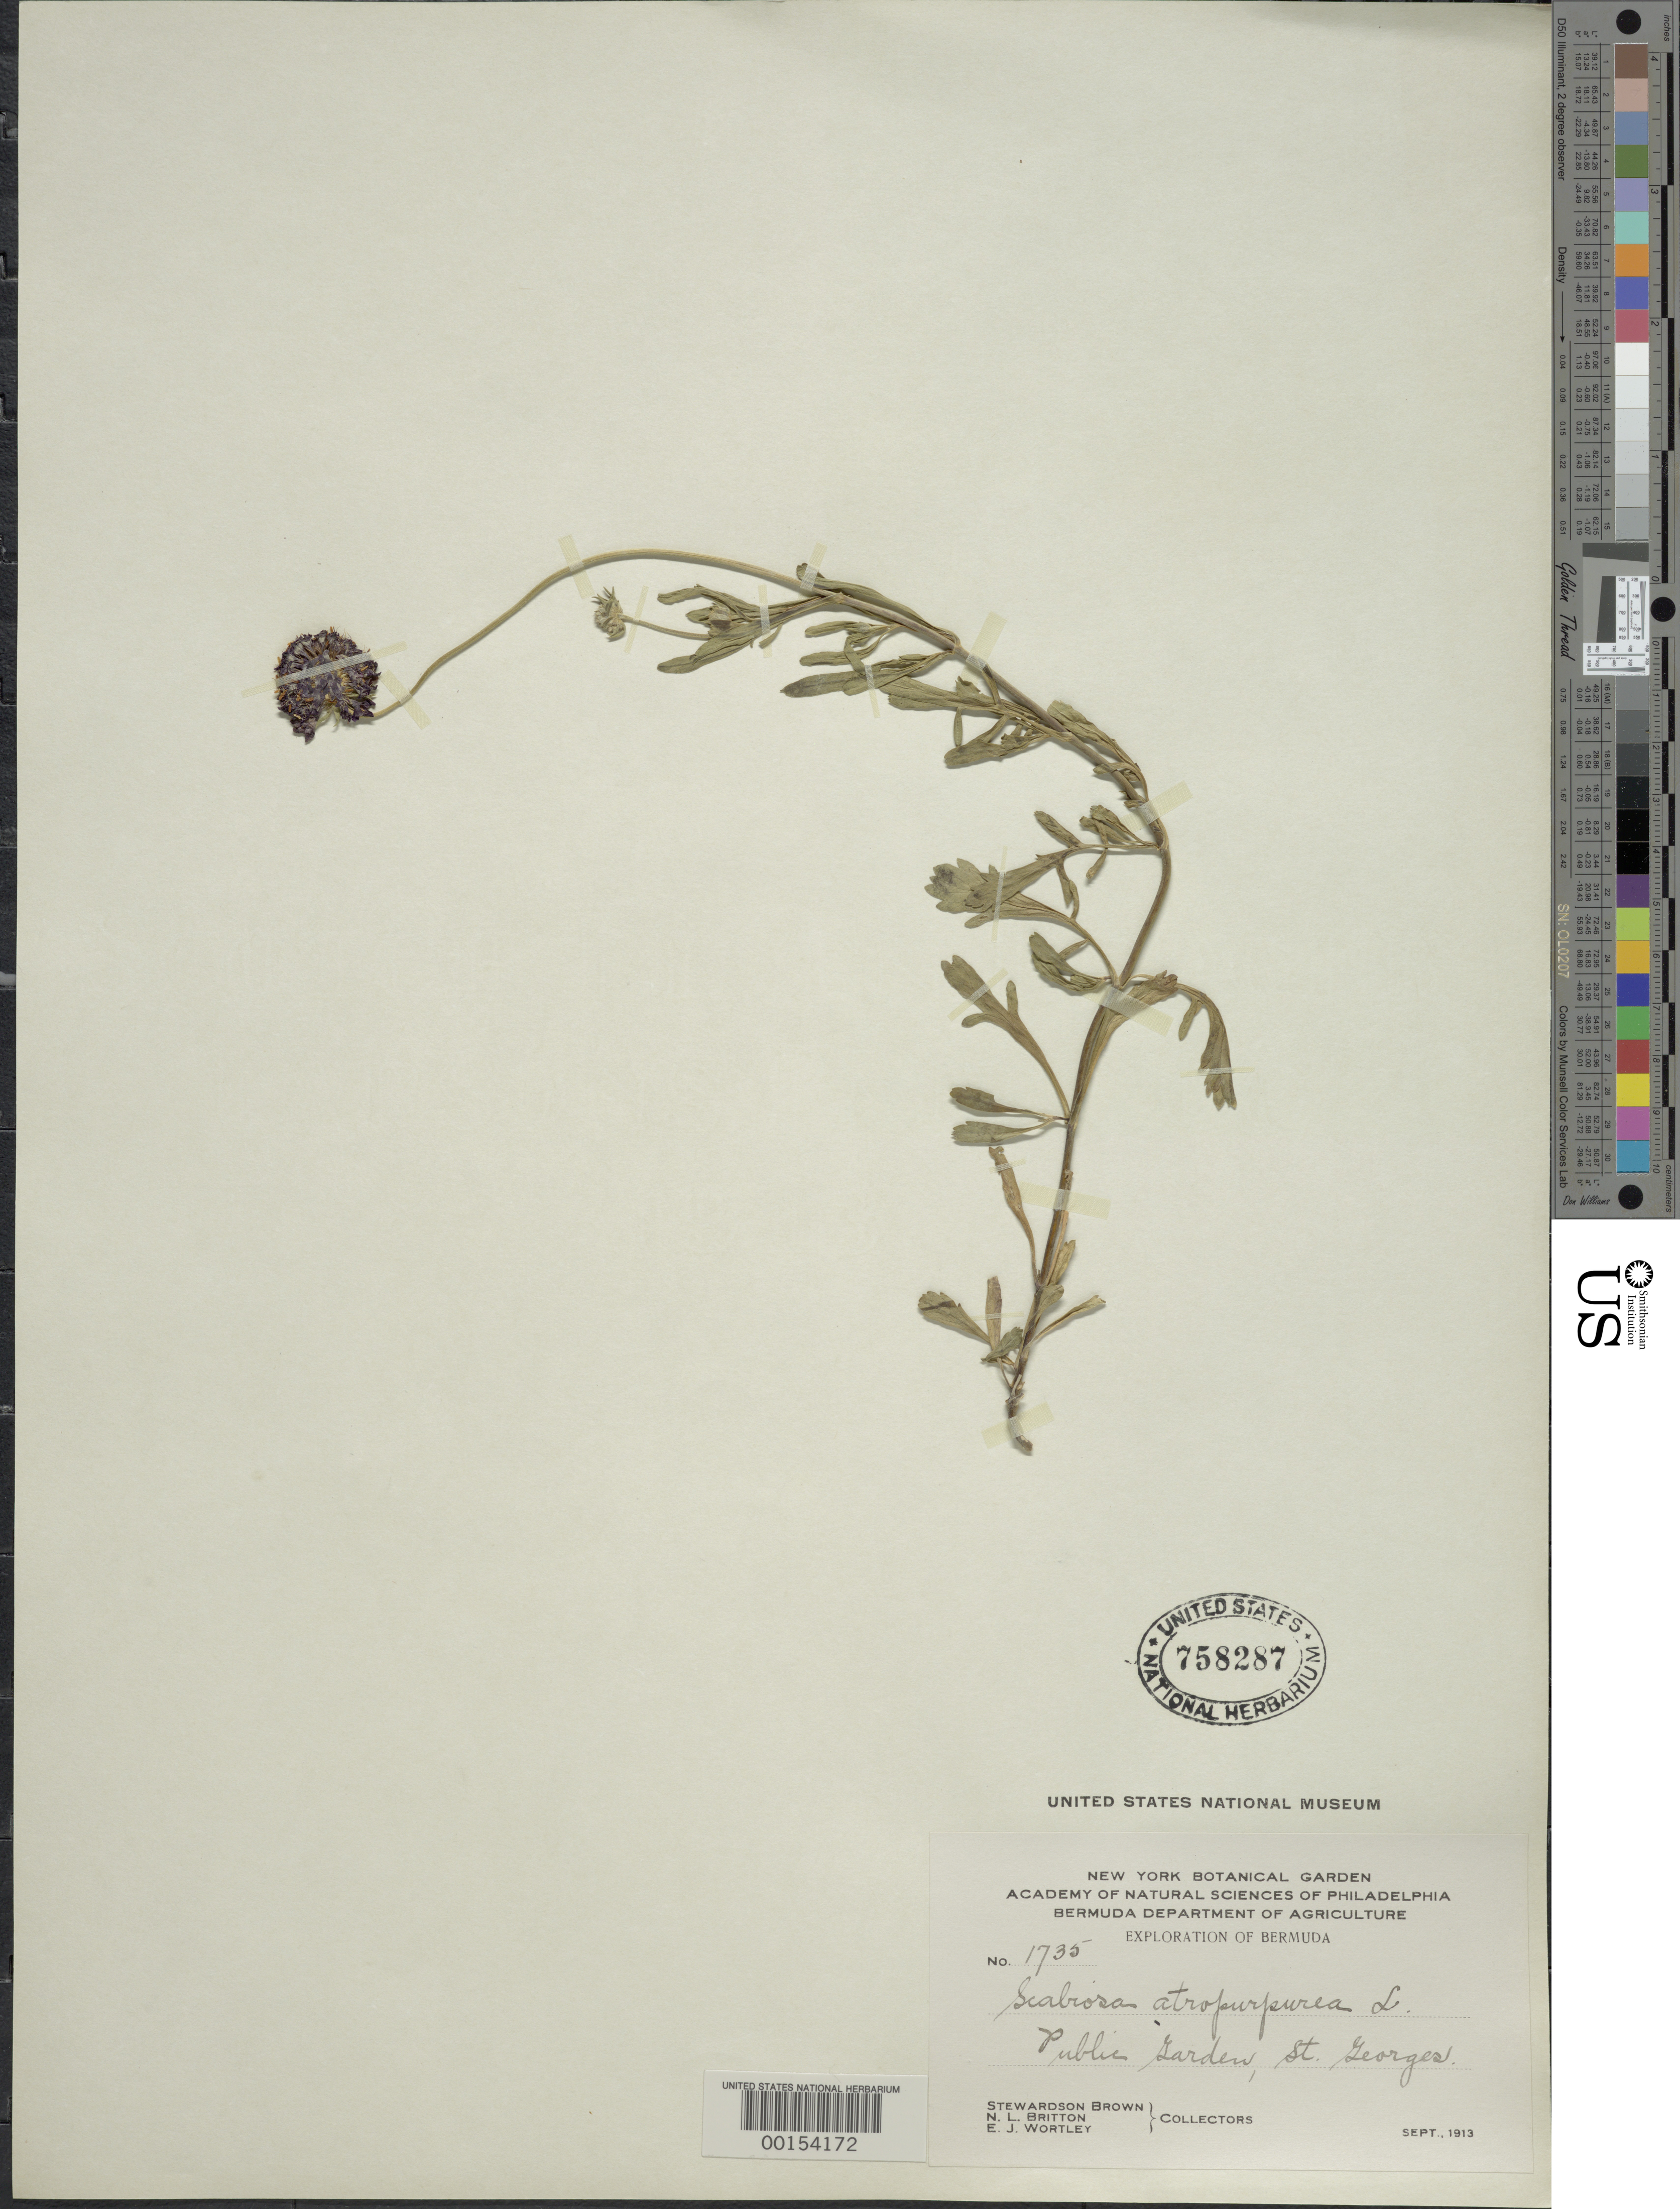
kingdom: Plantae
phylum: Tracheophyta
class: Magnoliopsida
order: Dipsacales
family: Caprifoliaceae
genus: Scabiosa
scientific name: Scabiosa atropurpurea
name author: L.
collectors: S. Brown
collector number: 1735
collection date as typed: Sep 1913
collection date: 1913-09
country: Bermuda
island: St. George's Island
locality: Public garden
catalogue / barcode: US 758287